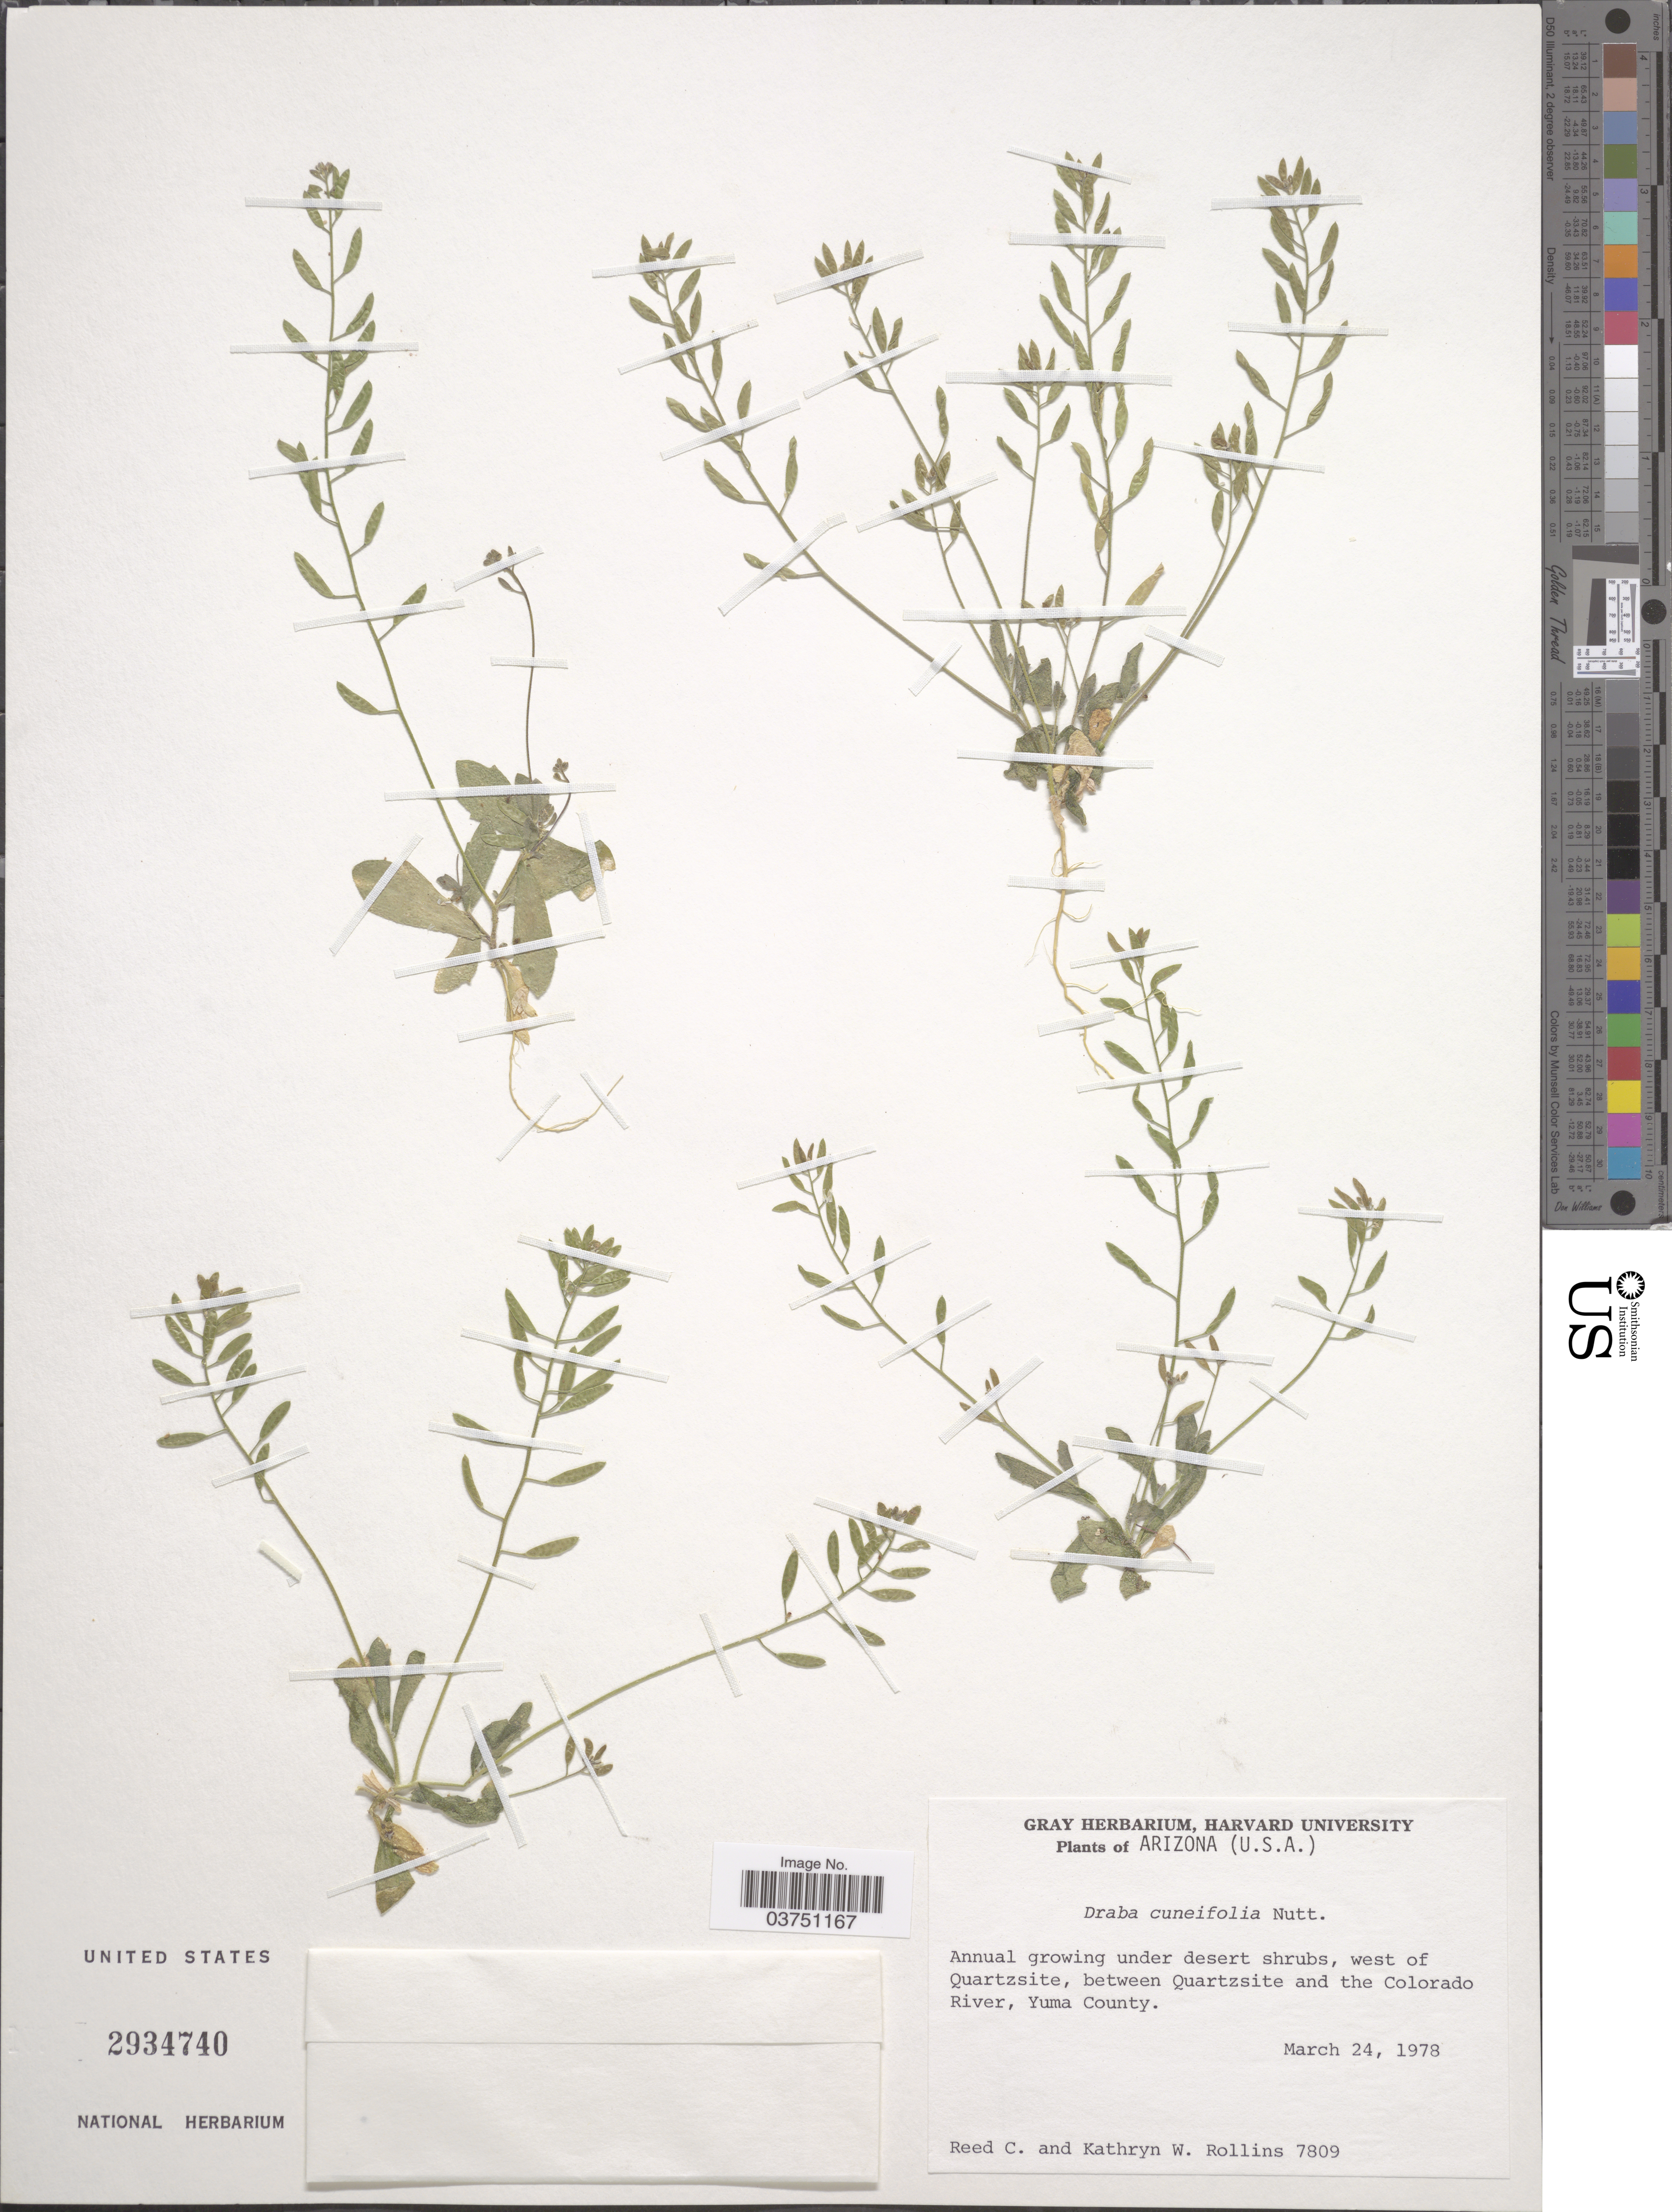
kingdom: Plantae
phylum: Tracheophyta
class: Magnoliopsida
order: Brassicales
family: Brassicaceae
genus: Draba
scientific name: Draba cuneifolia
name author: Nutt.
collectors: R. C. Rollins & K. W. Rollins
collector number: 7809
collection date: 1978-03-24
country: United States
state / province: Arizona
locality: West of Quartzsite, between Quartzsite and the Colorado River, Yuma County.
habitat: growing under desert shrubs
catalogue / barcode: US 2934740